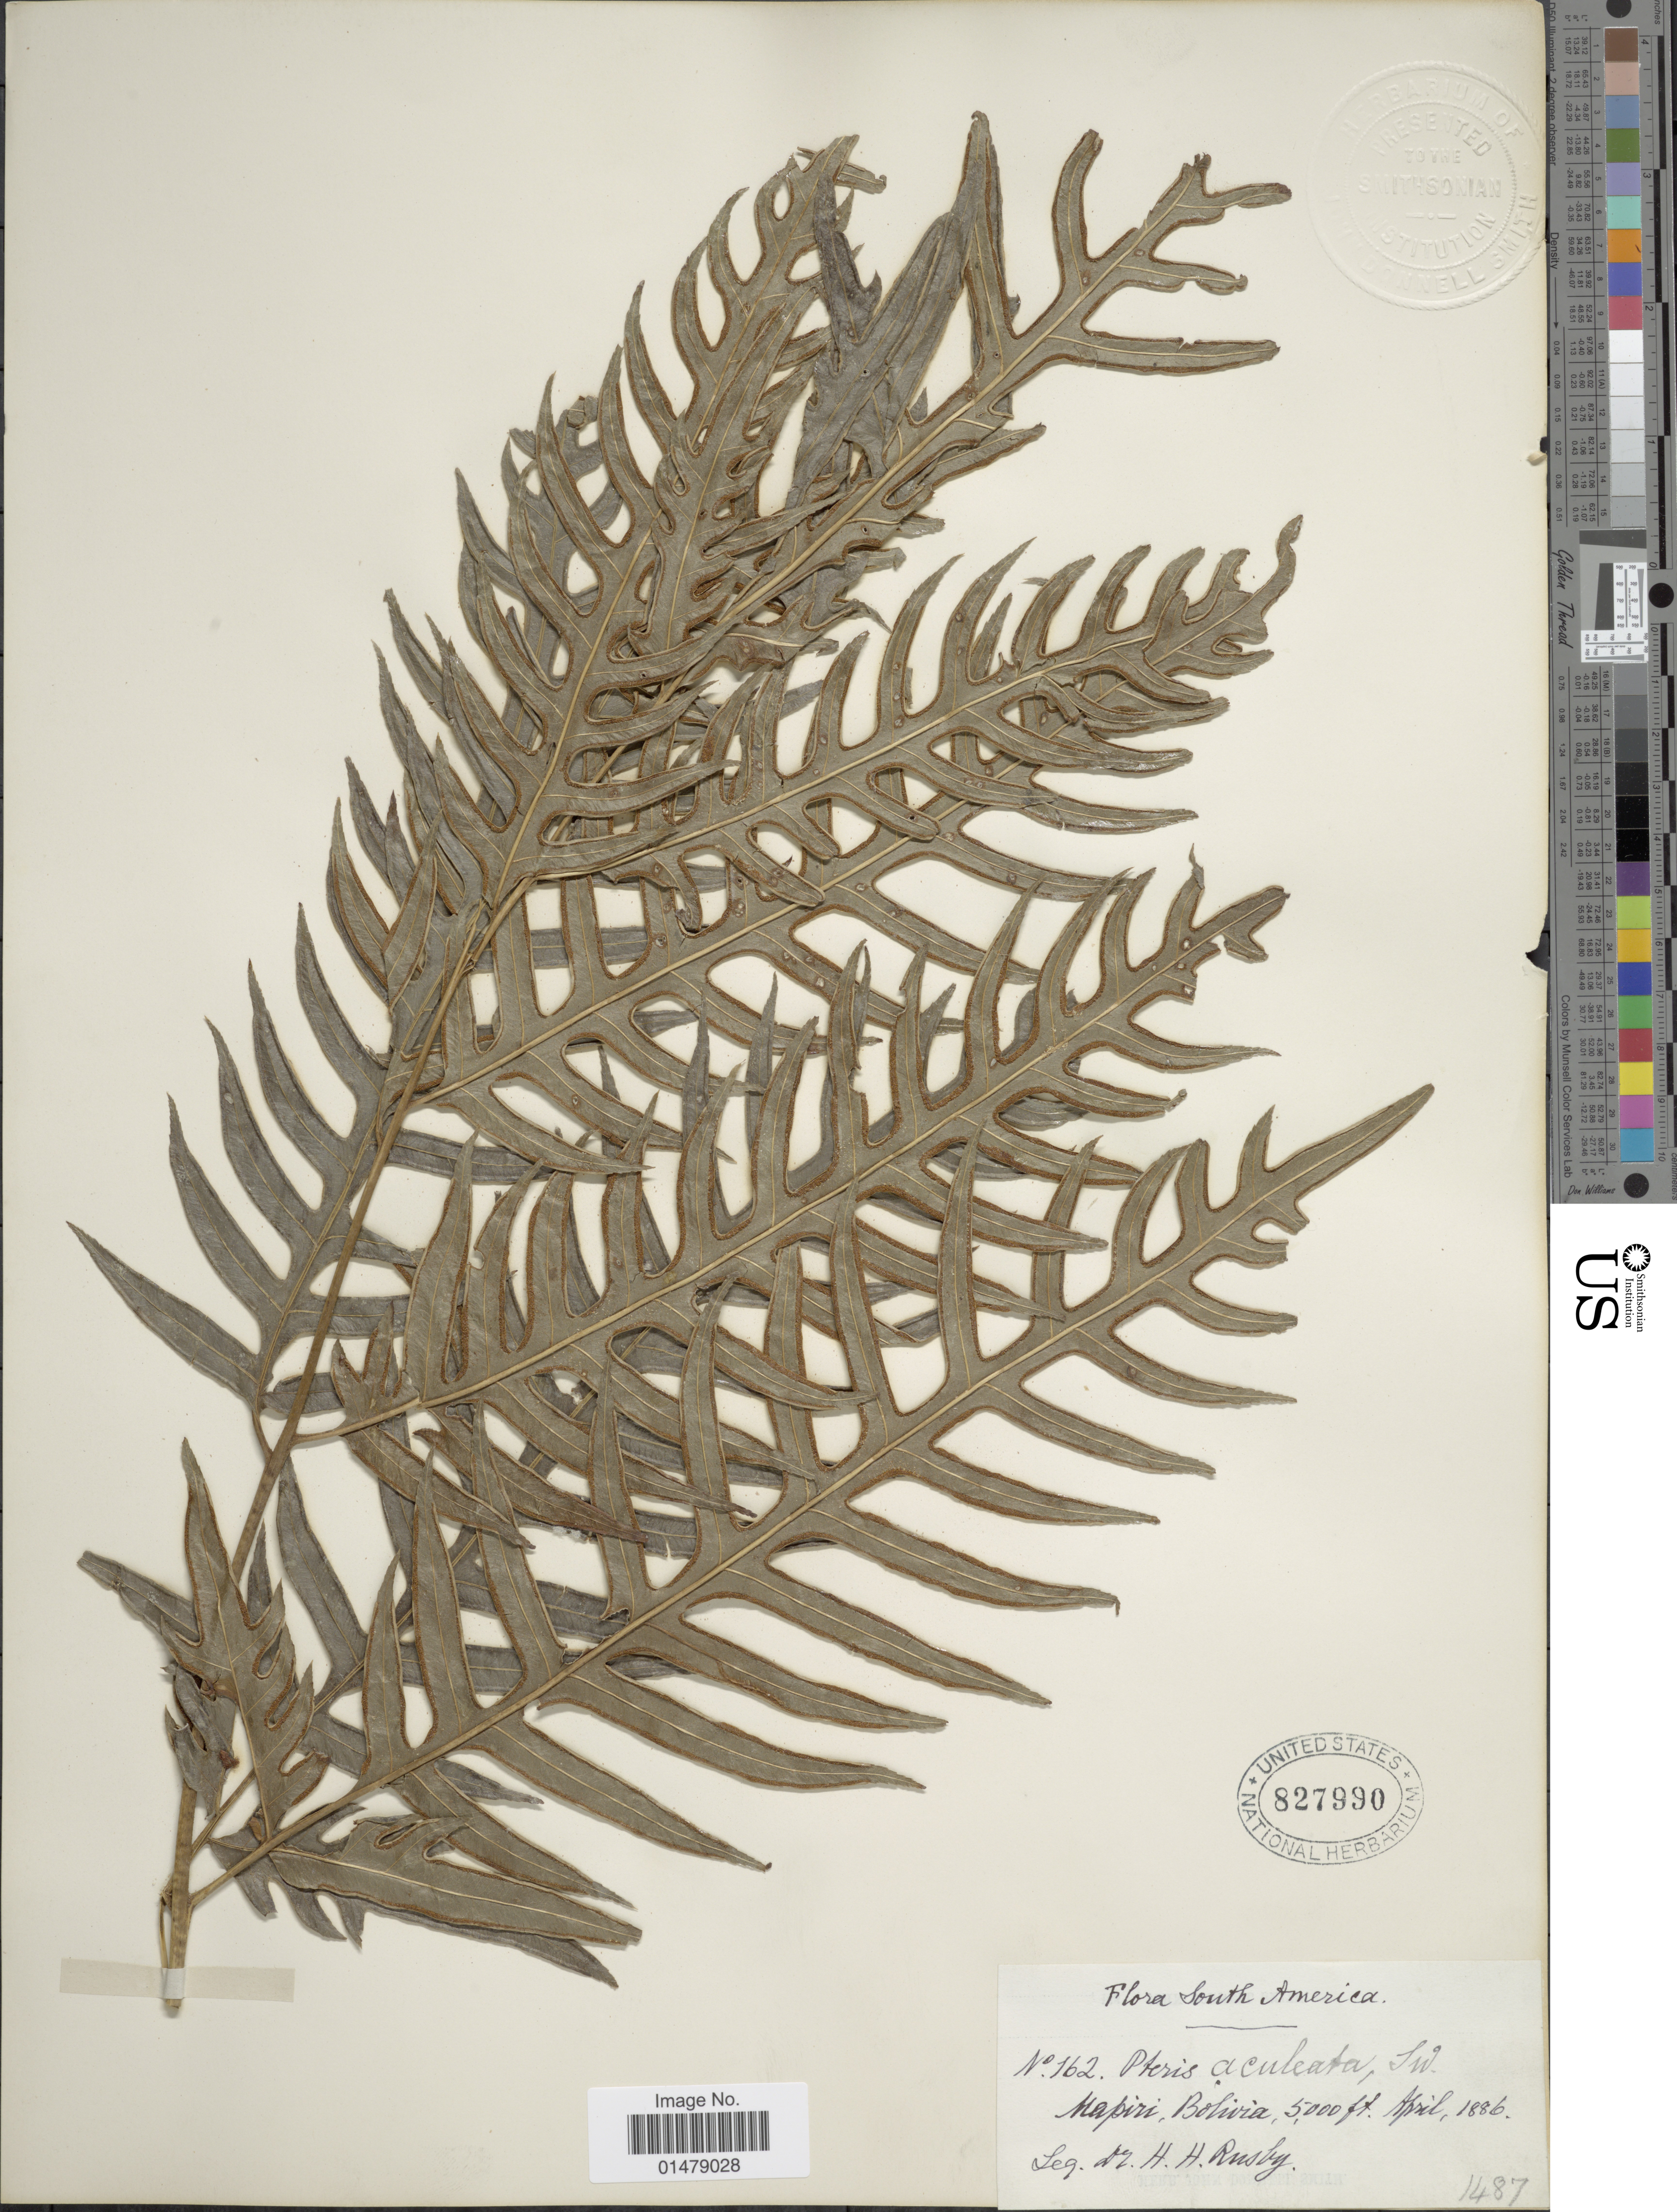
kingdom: Plantae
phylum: Tracheophyta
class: Polypodiopsida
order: Polypodiales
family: Pteridaceae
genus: Pteris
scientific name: Pteris altissima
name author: Poir.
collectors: H. H. Rusby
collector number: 162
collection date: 1886-04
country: Bolivia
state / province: La Páz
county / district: Larecaja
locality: Mapiri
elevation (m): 1524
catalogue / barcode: US 827990